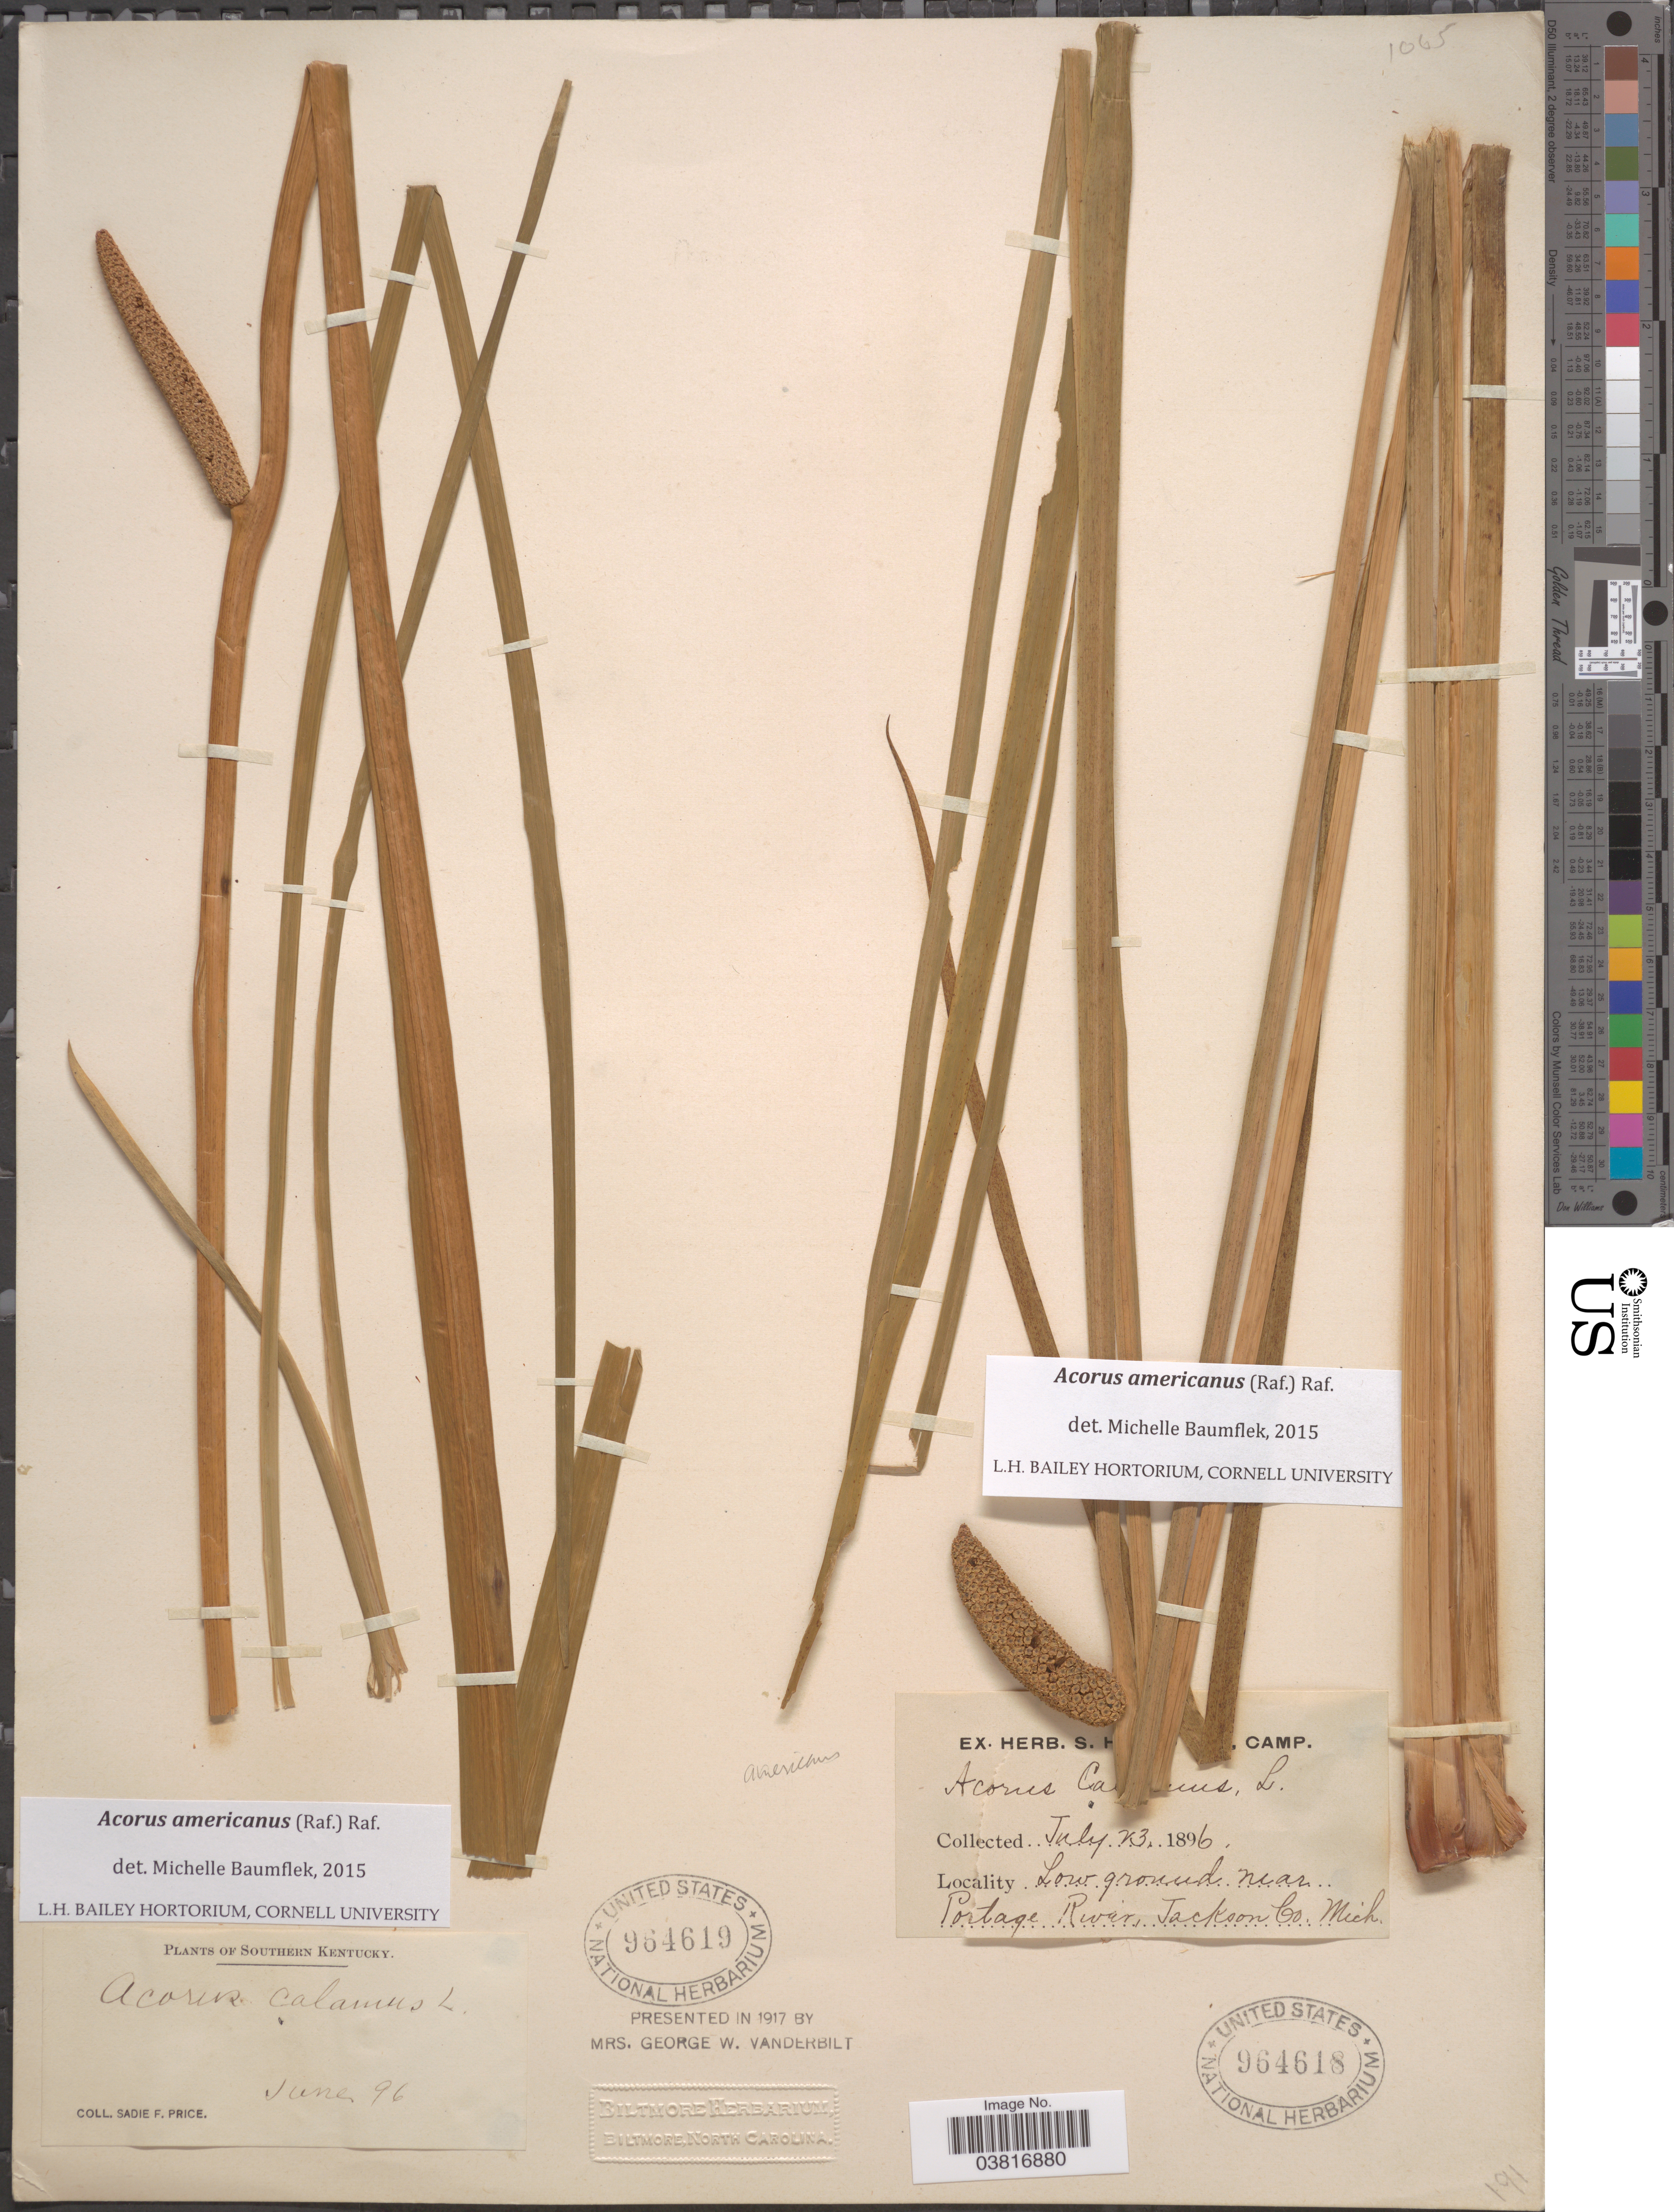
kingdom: Plantae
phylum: Tracheophyta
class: Liliopsida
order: Acorales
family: Acoraceae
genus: Acorus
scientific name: Acorus americanus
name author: (Raf.) Raf.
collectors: S. Price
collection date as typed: Transcribed d/m/y: /6/96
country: United States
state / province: Kentucky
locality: Southern Kentucky.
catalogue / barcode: US 964619